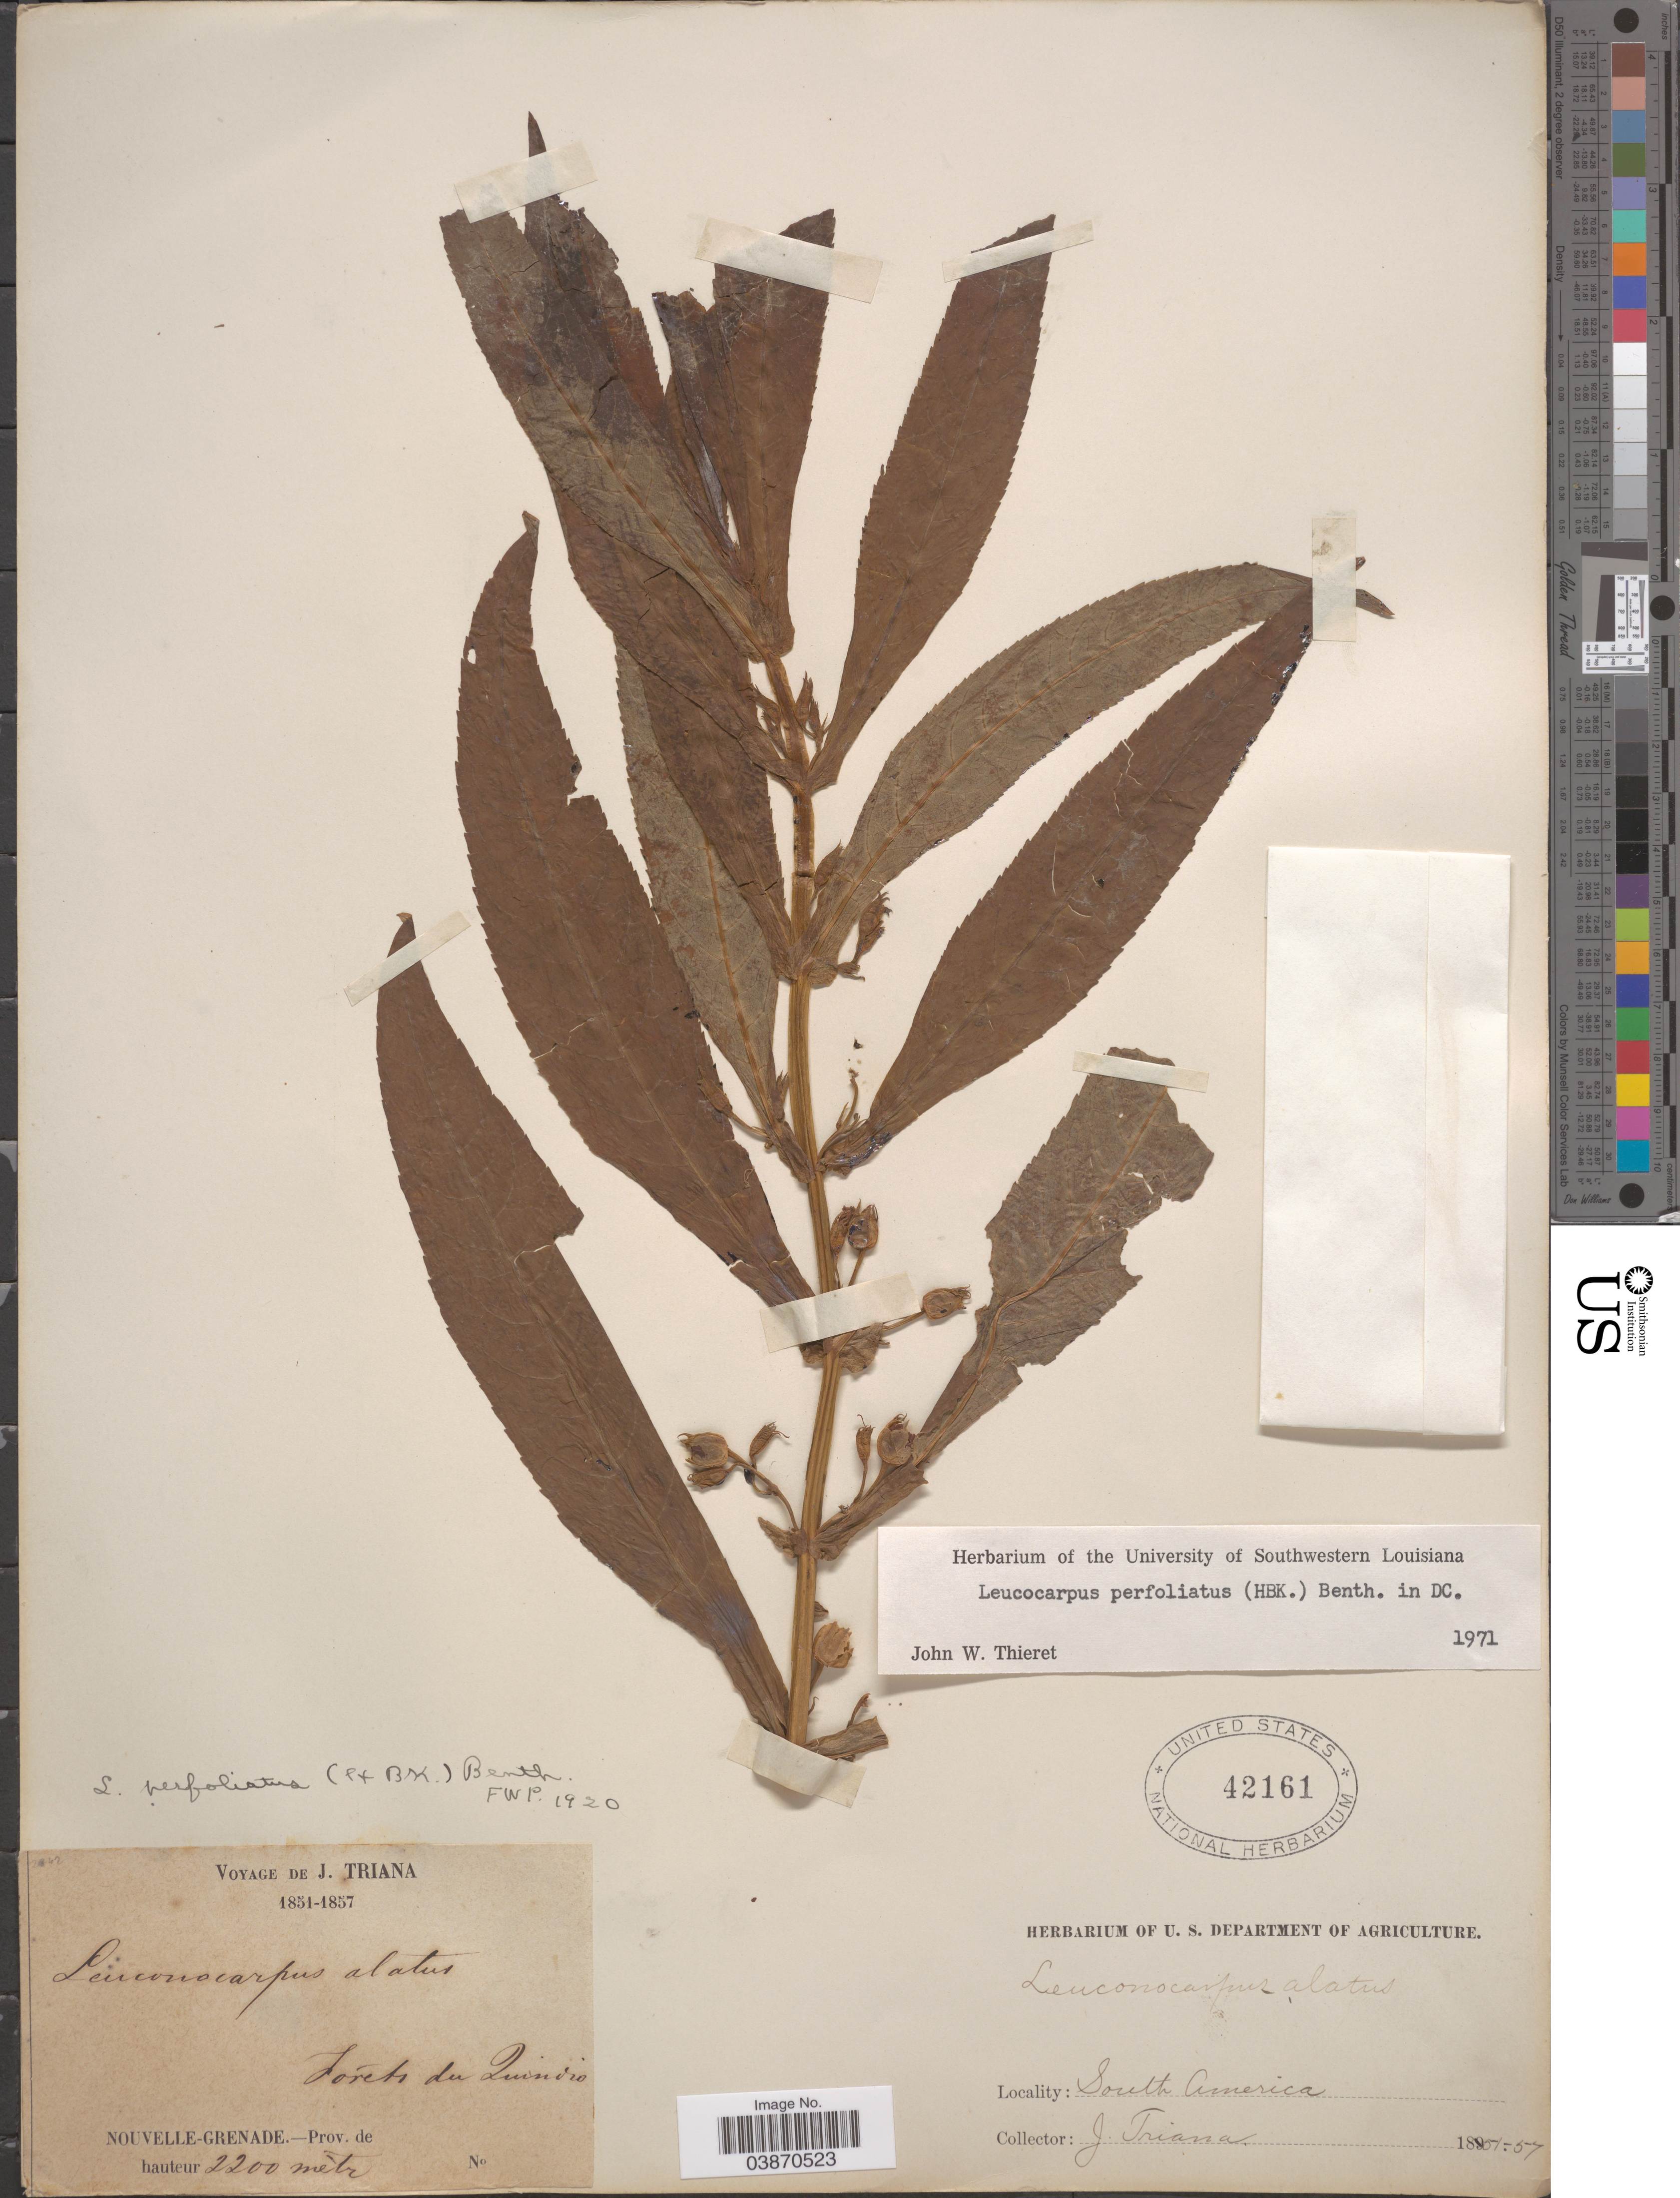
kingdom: Plantae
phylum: Tracheophyta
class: Magnoliopsida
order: Lamiales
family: Phrymaceae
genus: Leucocarpus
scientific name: Leucocarpus perfoliatus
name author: (Kunth) Benth.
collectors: J. Triana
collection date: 1857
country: Colombia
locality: Forets du Quindio. Nouvelle-Grenade. -Prov. de hauteur. South America.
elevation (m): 2200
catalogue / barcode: US 42161